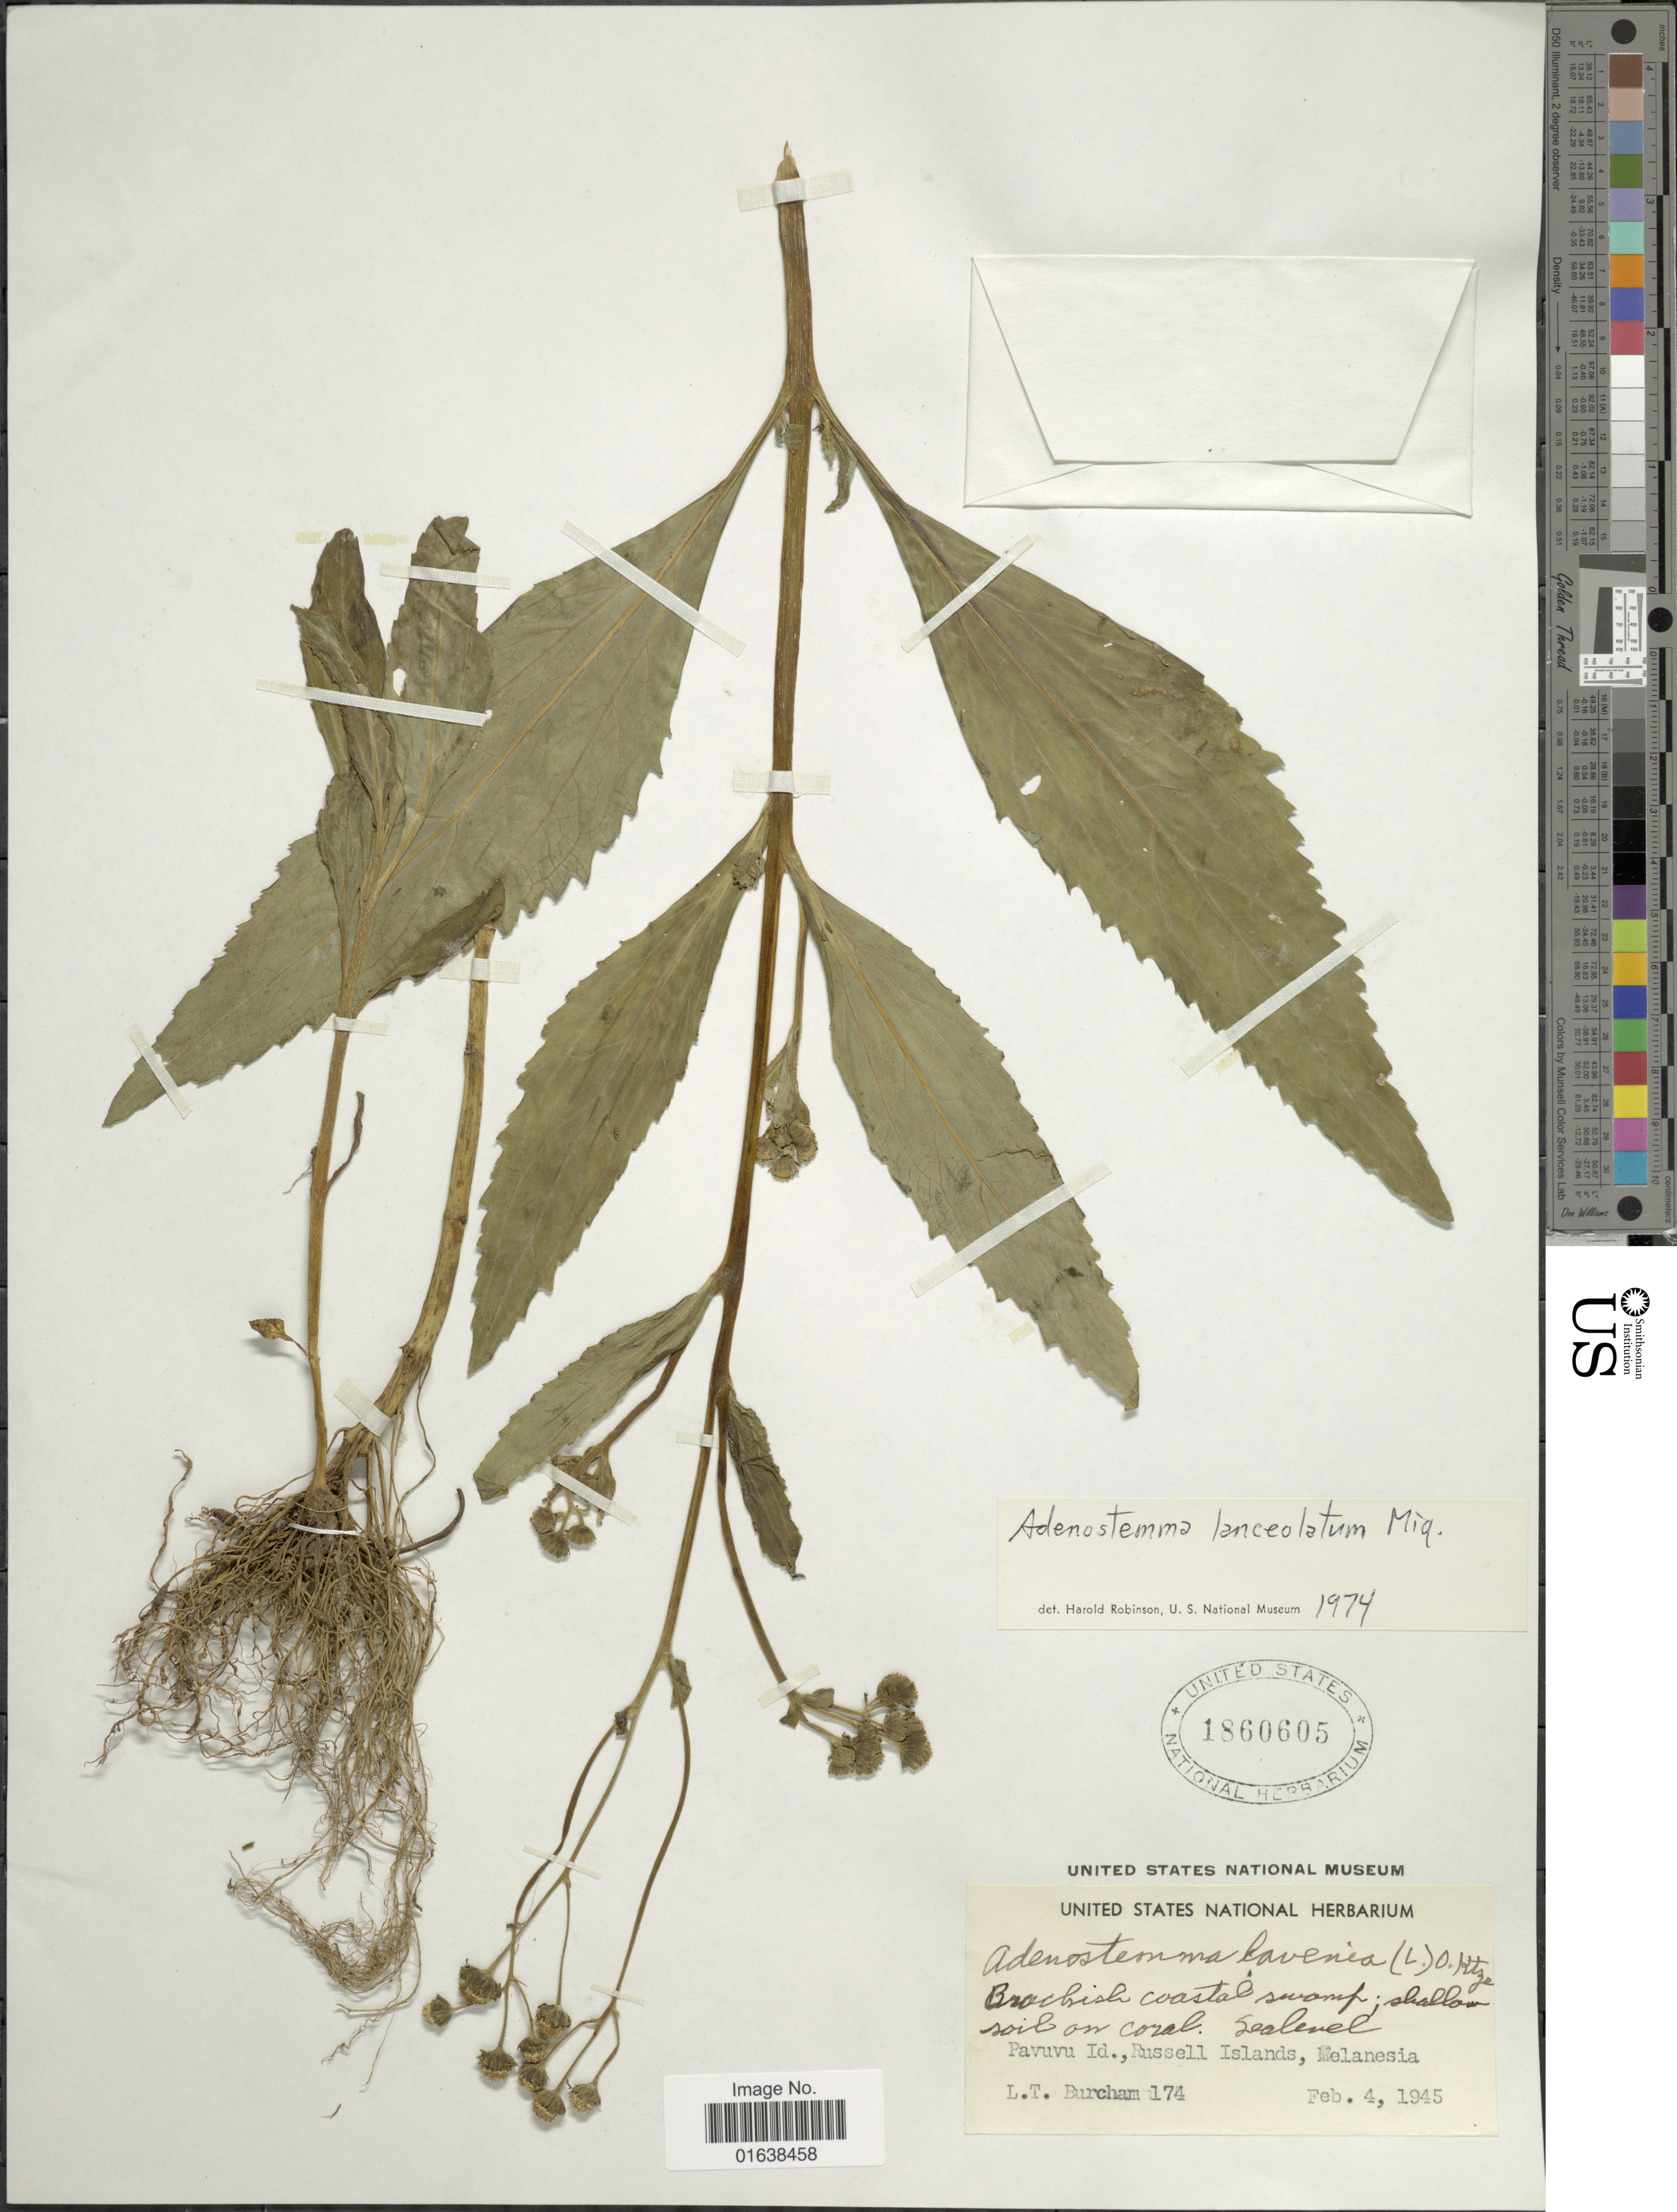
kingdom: Plantae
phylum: Tracheophyta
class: Magnoliopsida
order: Asterales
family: Asteraceae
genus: Adenostemma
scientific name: Adenostemma lanceolatum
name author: Miq.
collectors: L. Burcham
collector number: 174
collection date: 1945-02-04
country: Solomon Islands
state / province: Solomon Islands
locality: Brochish coastal swamp. Pavuvu Id., Russell Islands, Melanesia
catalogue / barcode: US 1860605